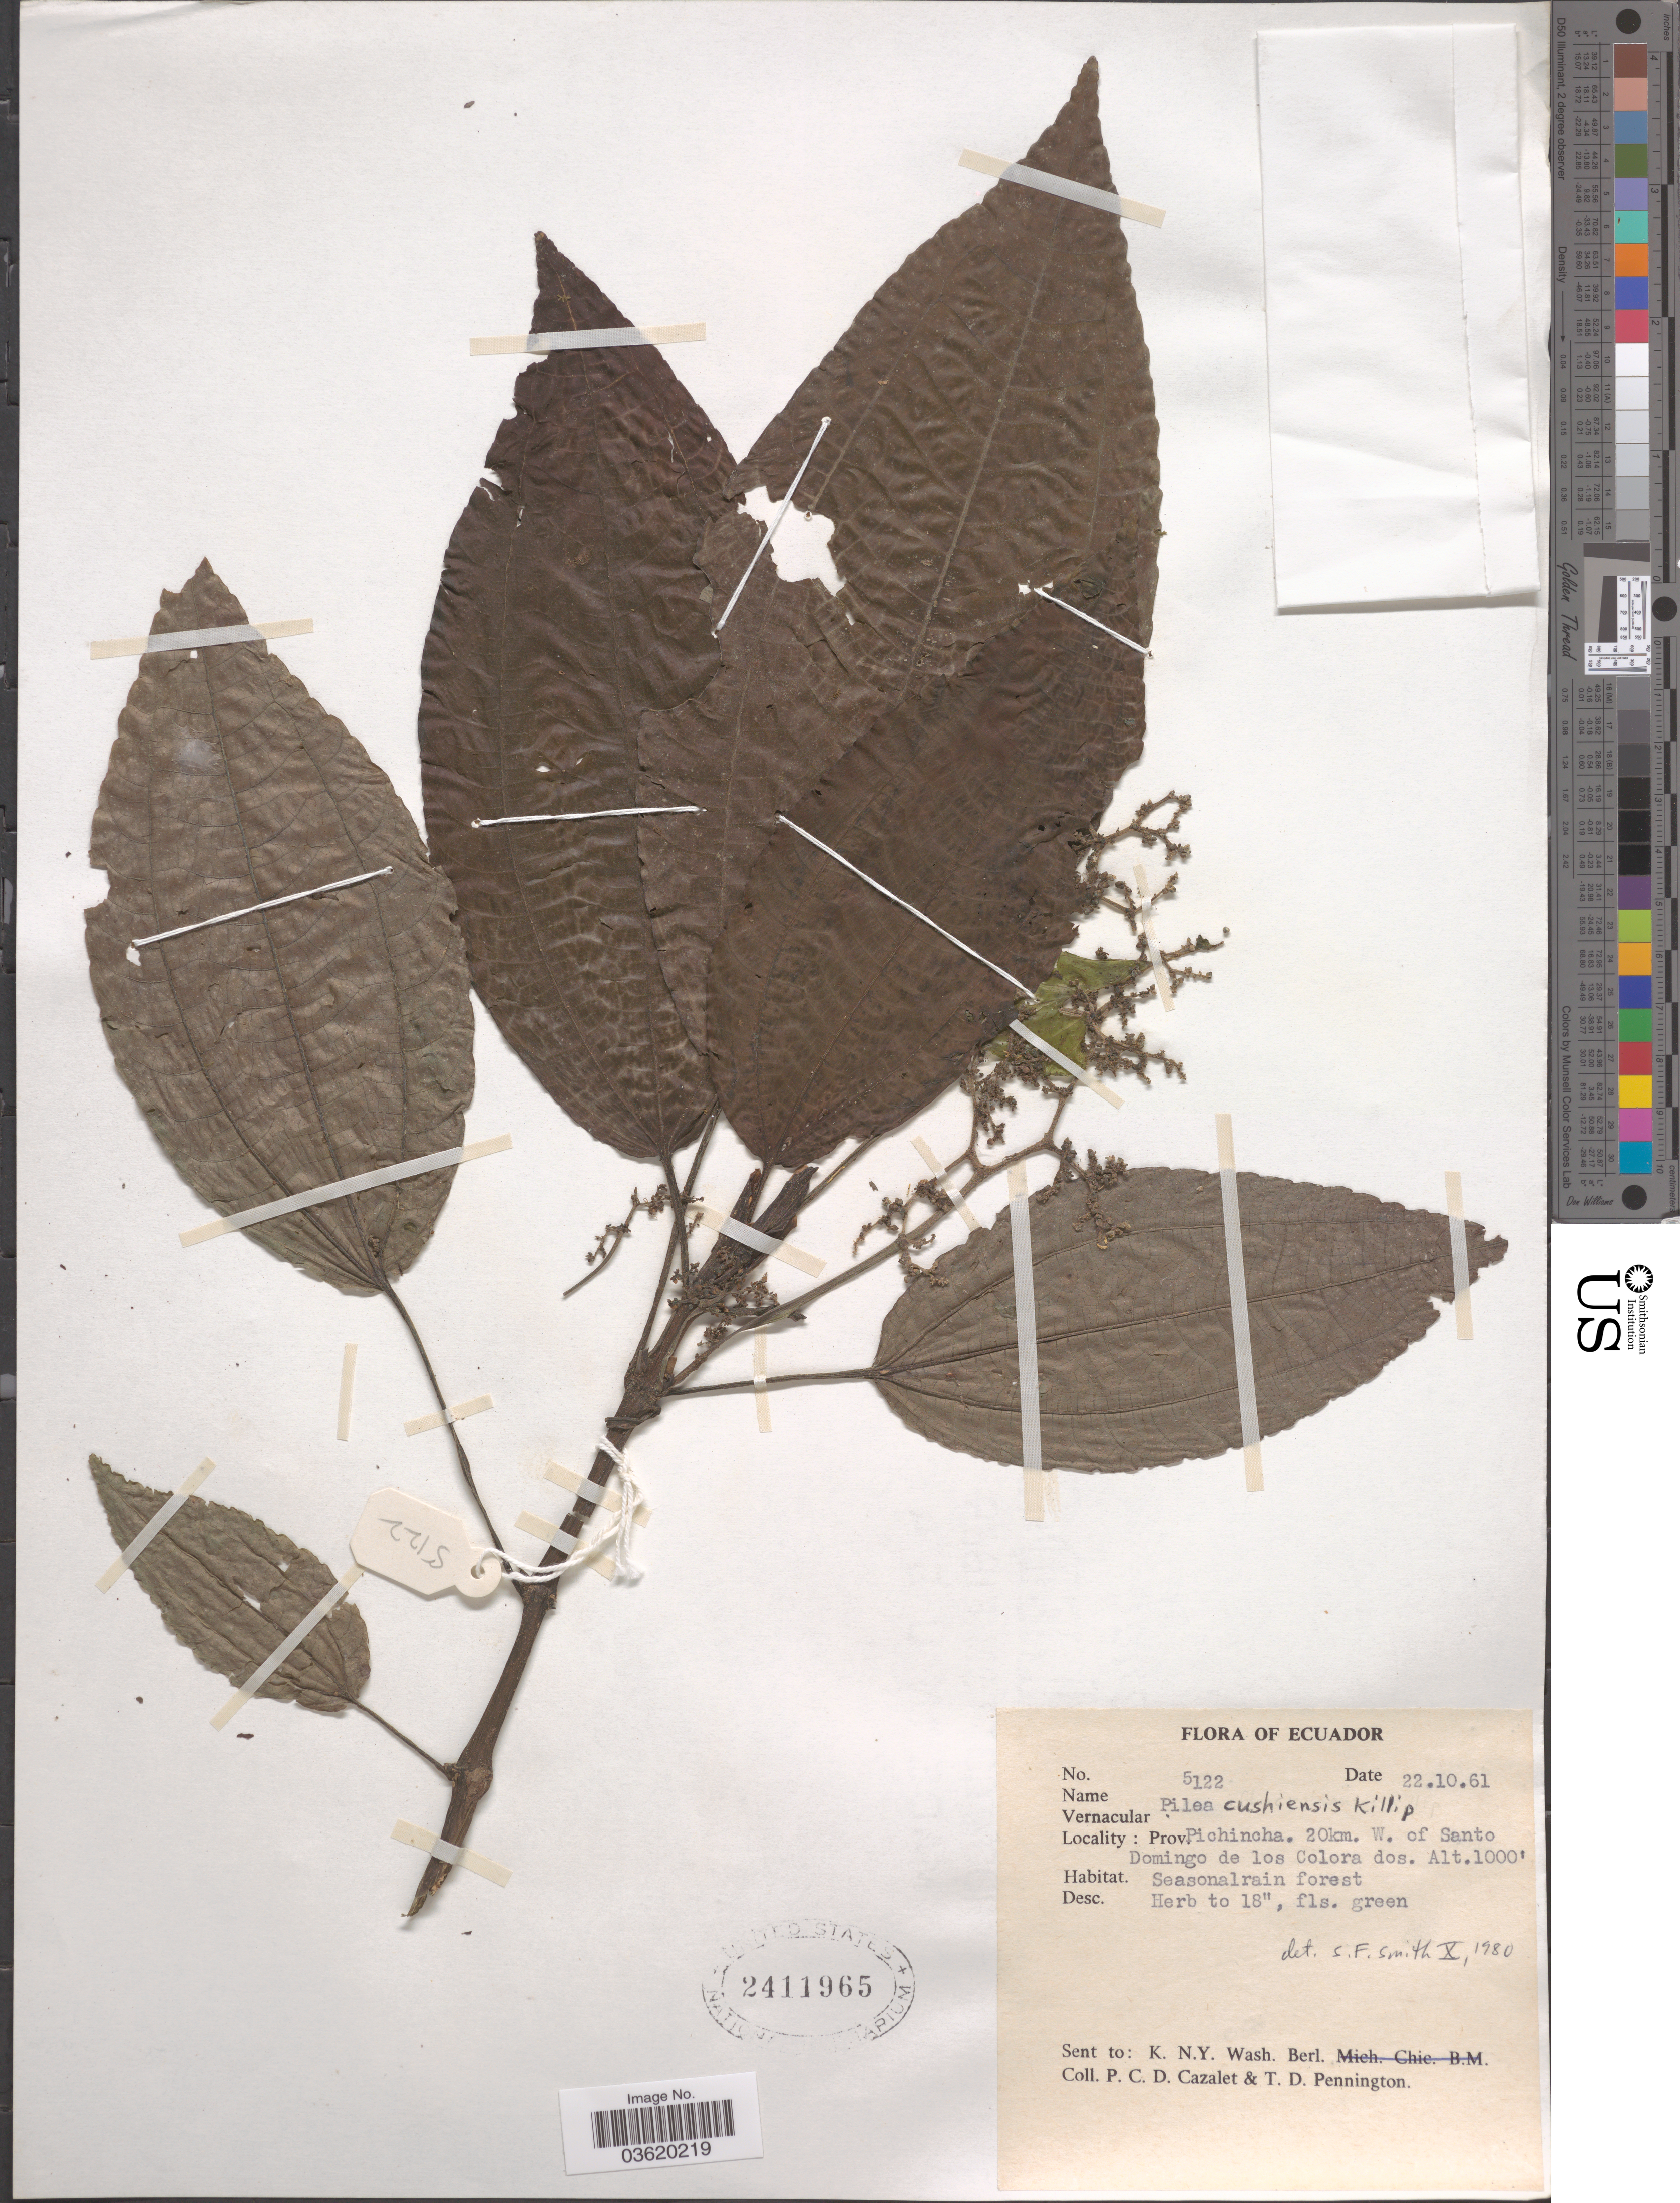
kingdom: Plantae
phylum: Tracheophyta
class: Magnoliopsida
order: Rosales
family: Urticaceae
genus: Pilea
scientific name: Pilea cushiensis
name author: Killip in J.F. Macbr.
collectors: P. C. D. Cazalet & T. D. Pennington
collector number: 5122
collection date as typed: Transcribed d/m/y: 22/10/61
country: Ecuador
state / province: Pichincha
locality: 20km. W. of Santo Domingo de los Colora dos.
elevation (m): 305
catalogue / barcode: US 2411965